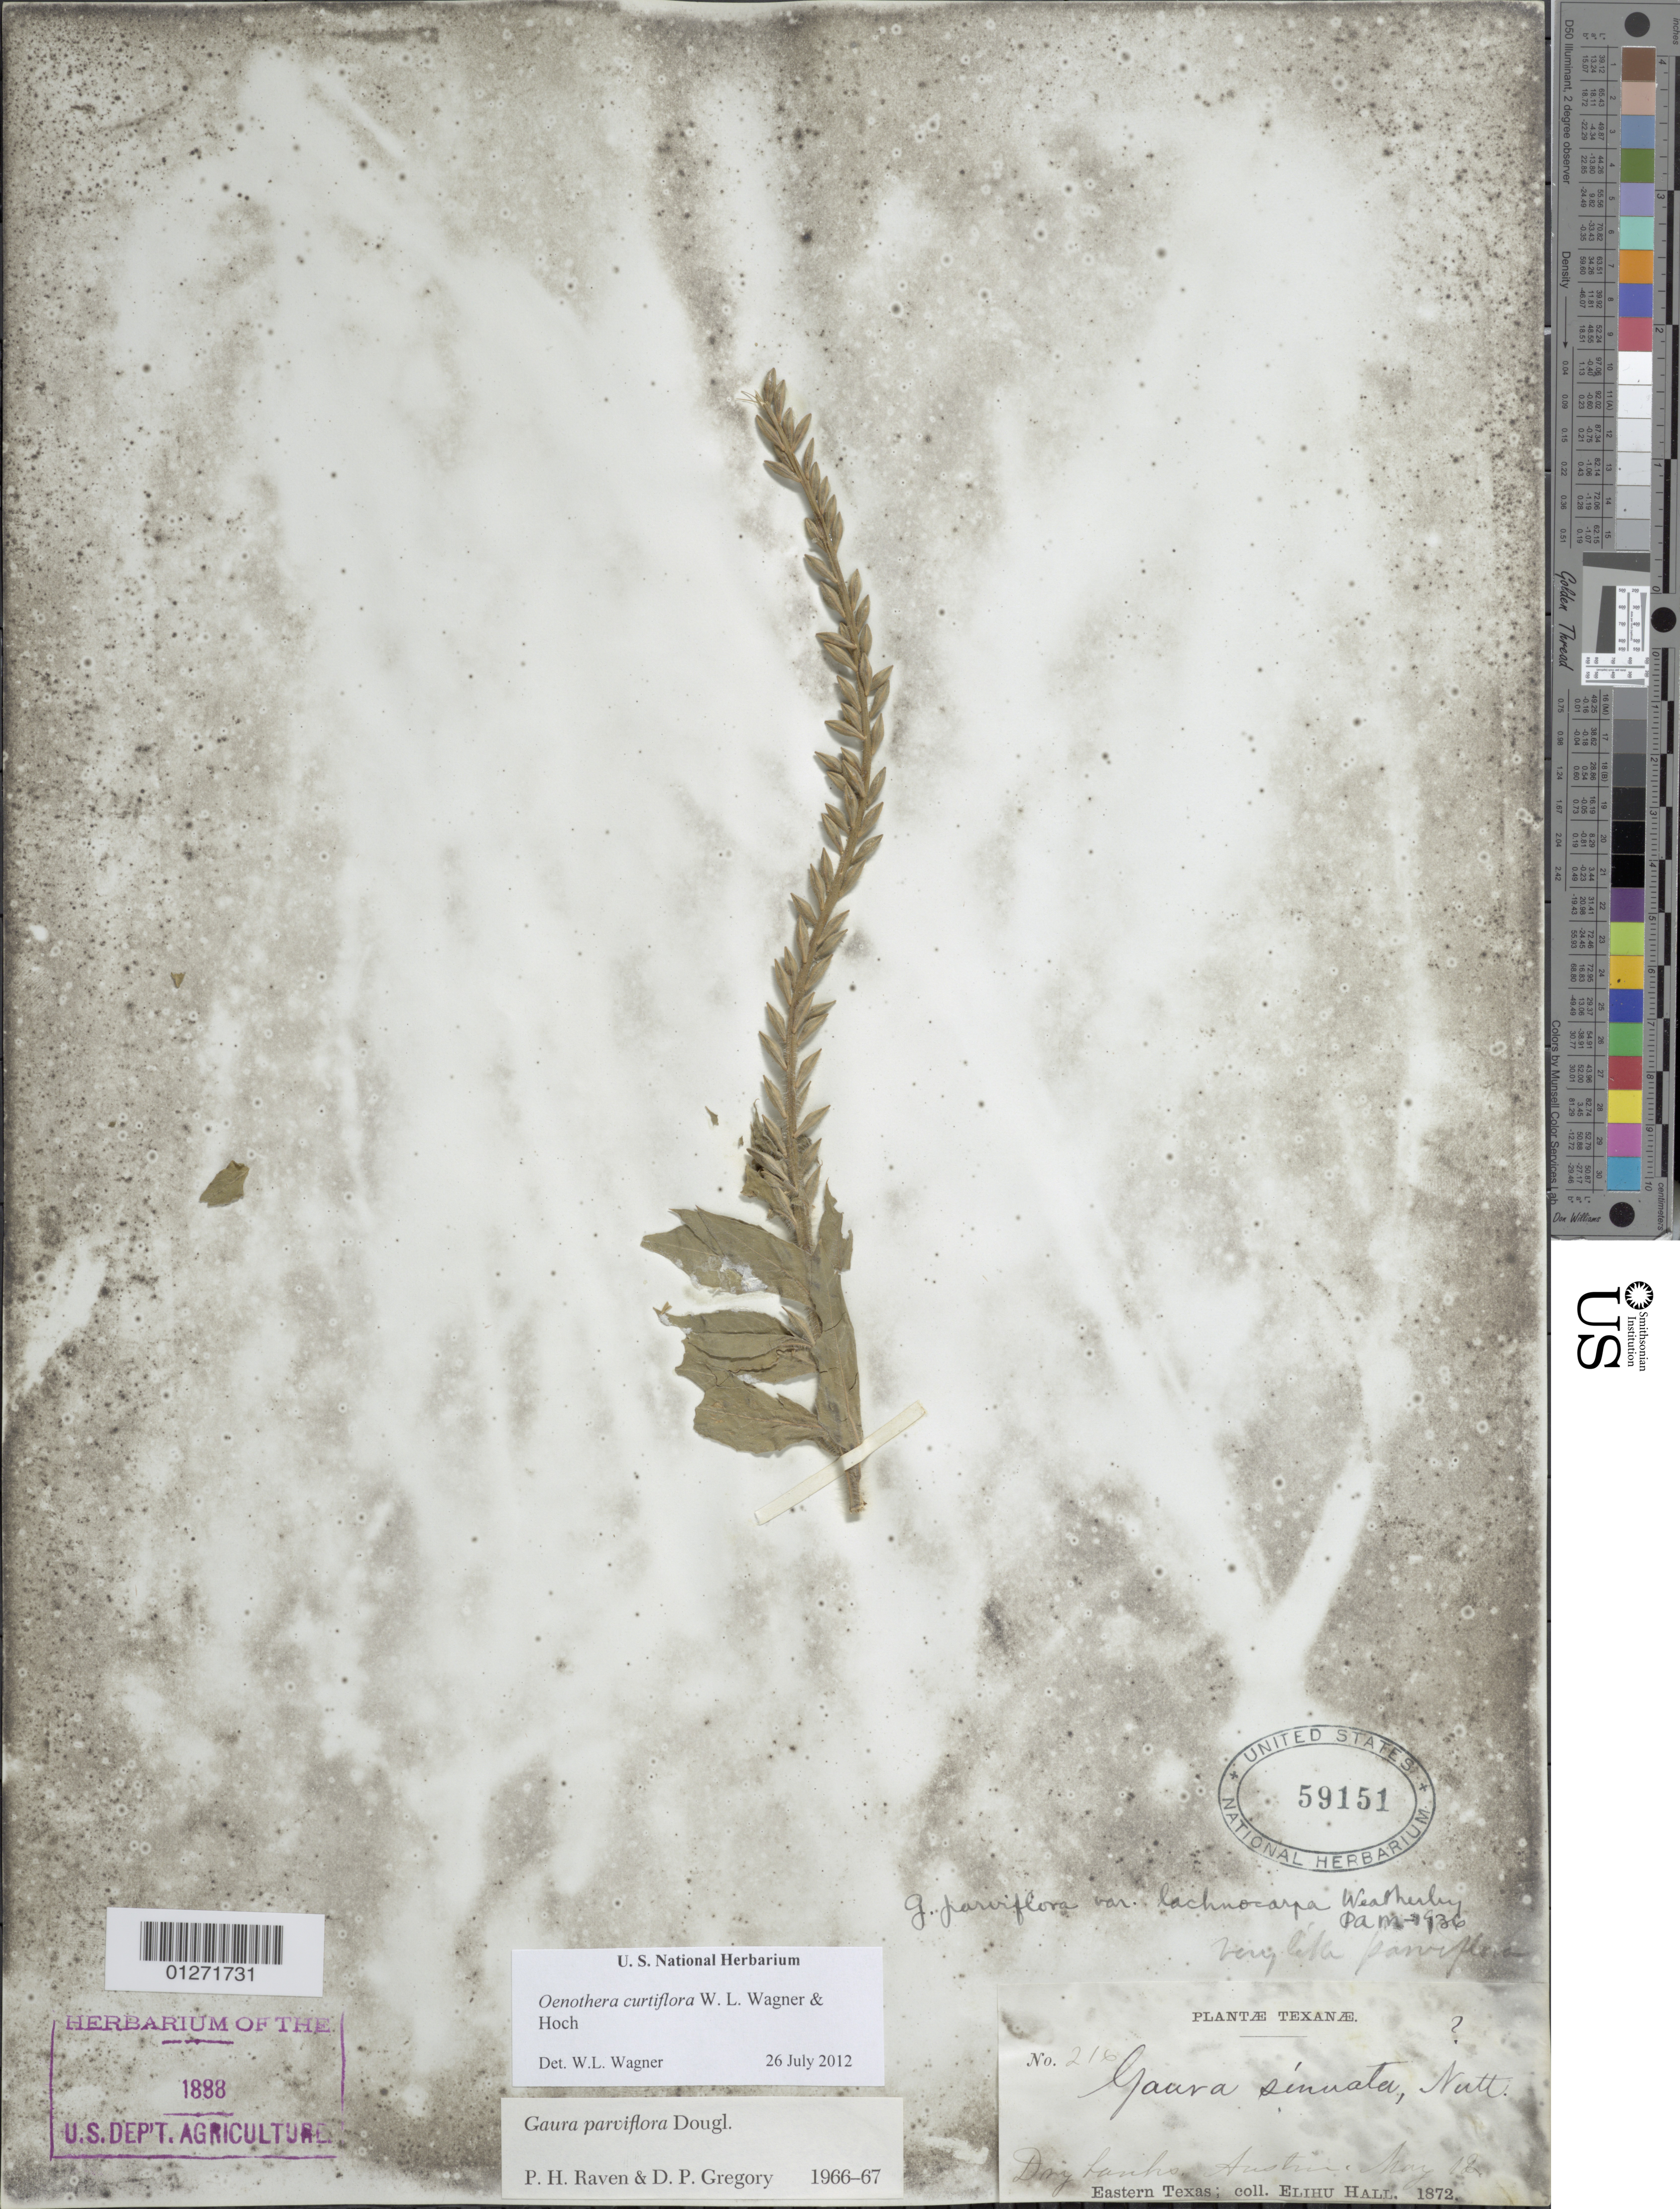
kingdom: Plantae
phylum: Tracheophyta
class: Magnoliopsida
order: Myrtales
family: Onagraceae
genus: Oenothera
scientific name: Oenothera curtiflora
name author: W.L. Wagner & Hoch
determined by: Wagner, W. L., (BOT), Smithsonian Institution - National Museum of Natural History (UNITED STATES)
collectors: E. Hall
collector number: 216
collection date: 1872-05-12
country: United States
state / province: Texas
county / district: Travis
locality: Dry banks. Austin.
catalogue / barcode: US 59151